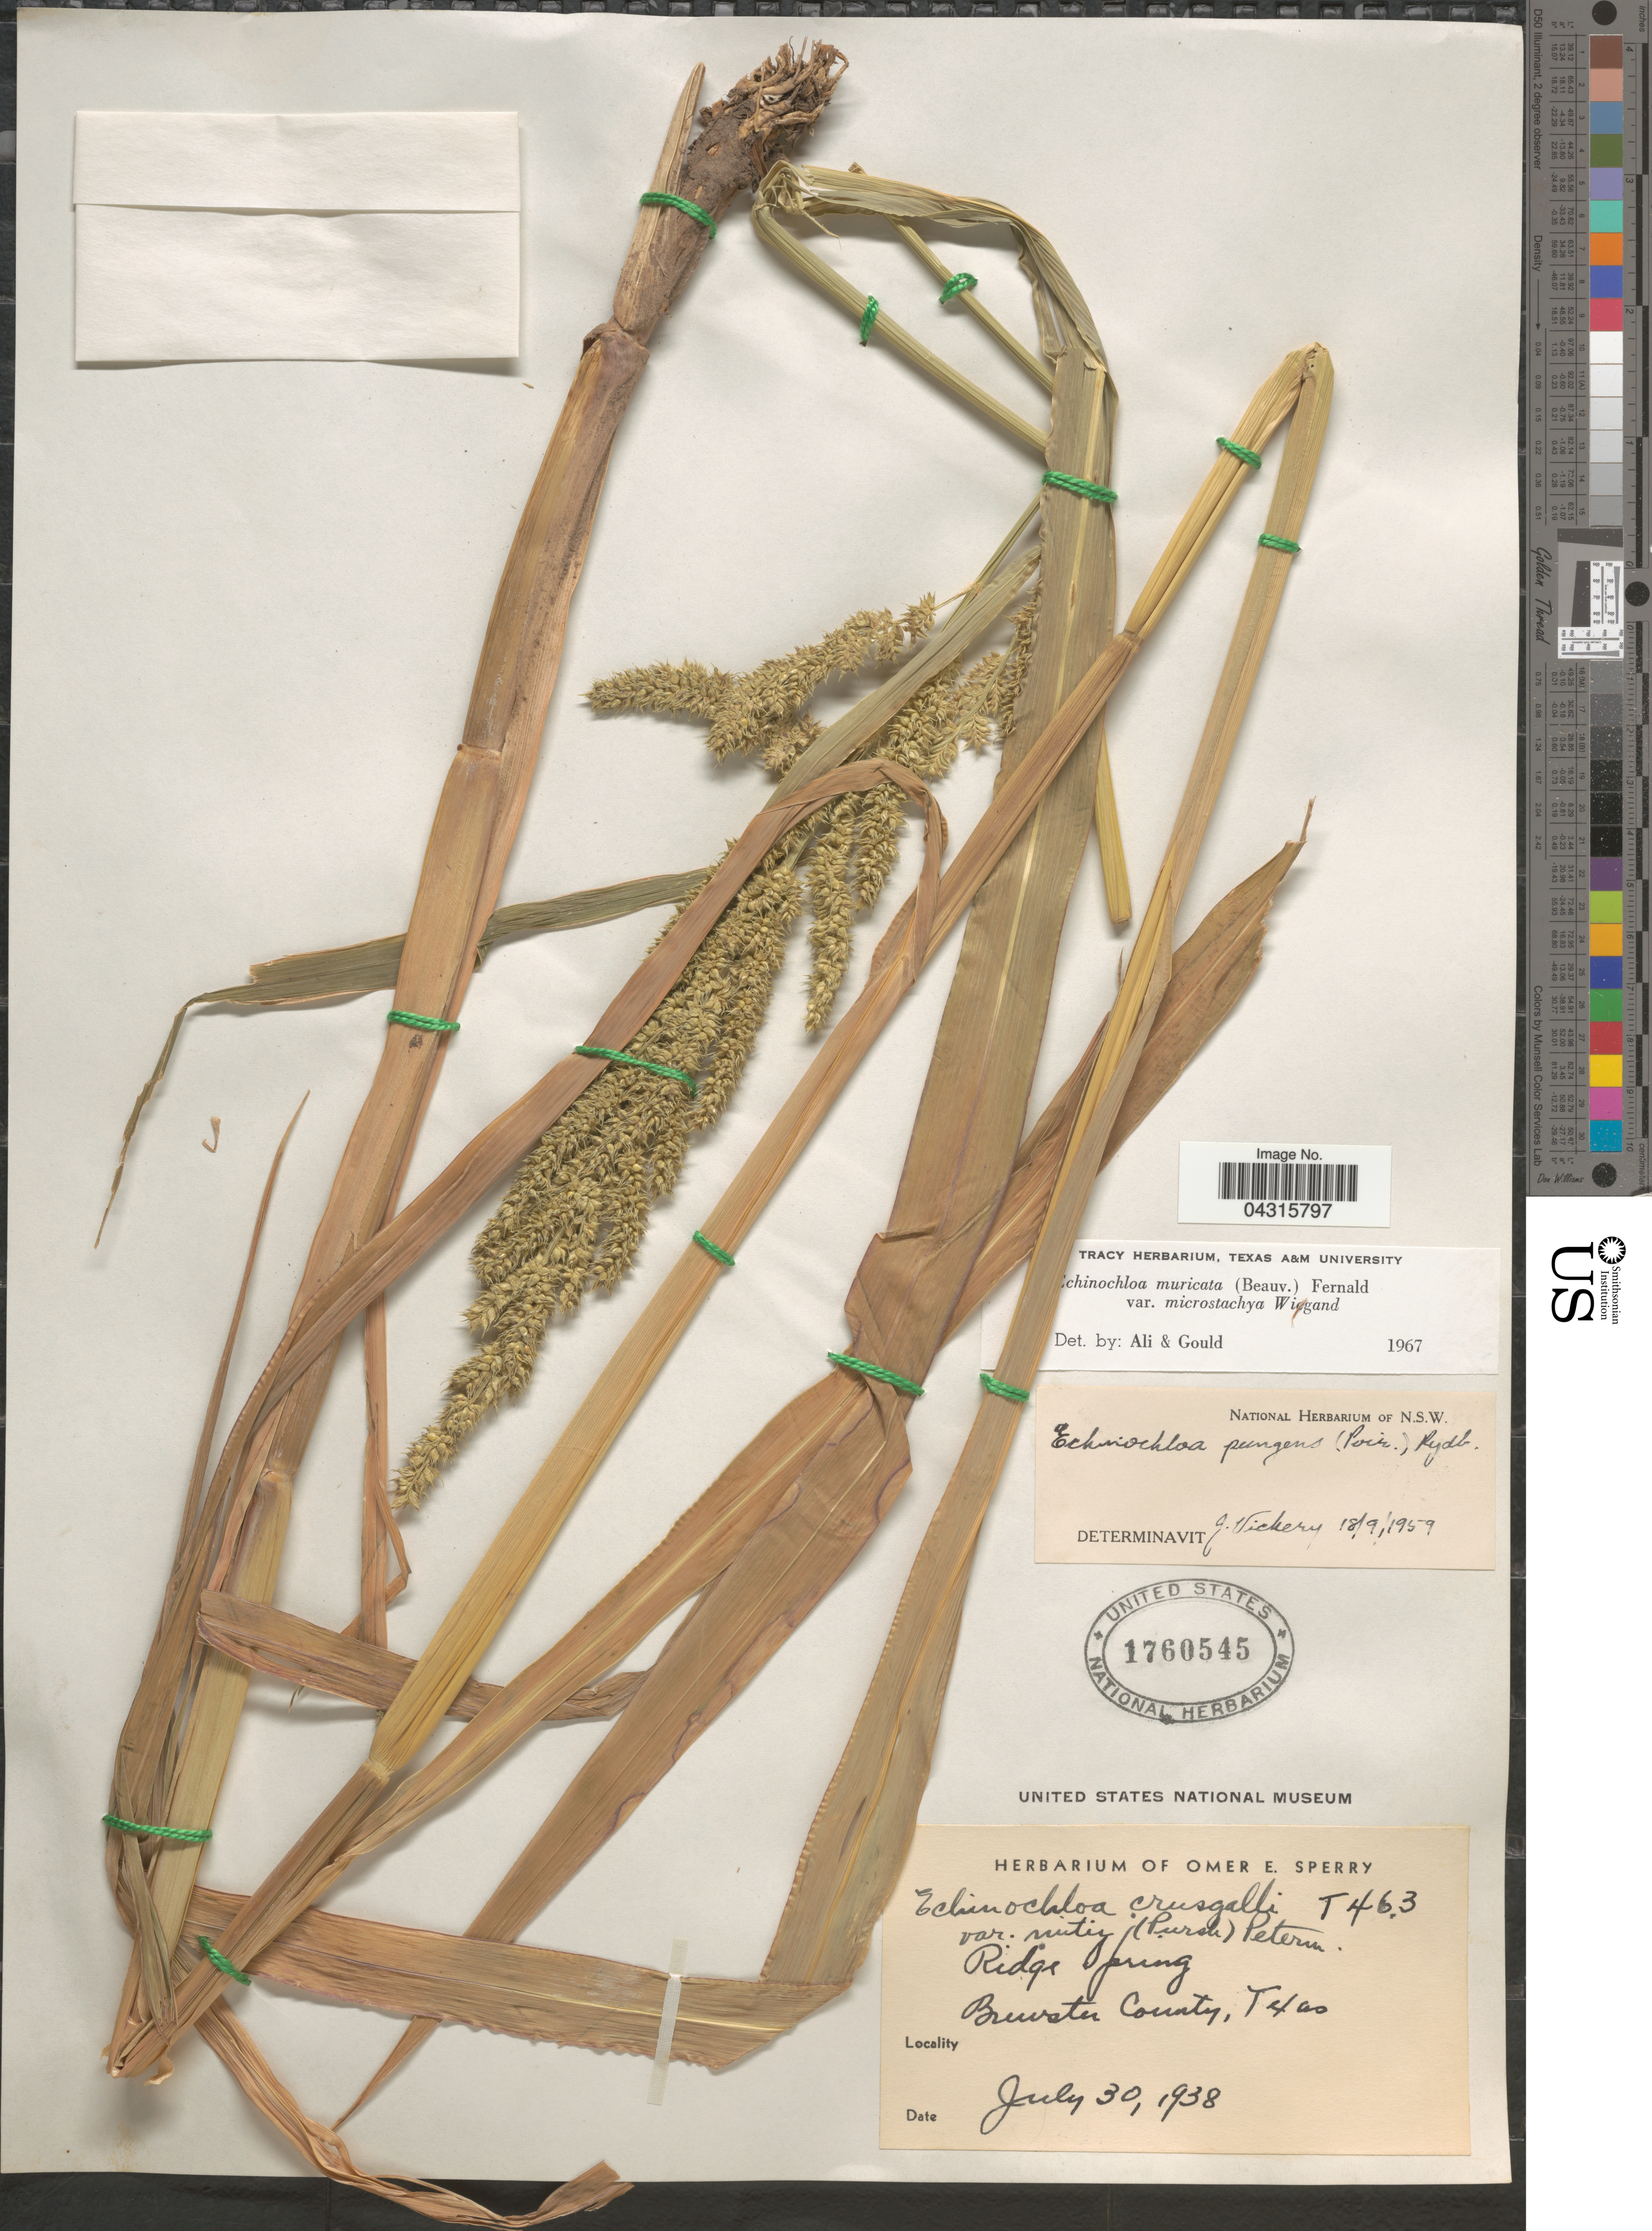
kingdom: Plantae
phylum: Tracheophyta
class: Liliopsida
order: Poales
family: Poaceae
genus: Echinochloa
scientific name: Echinochloa muricata var. microstachya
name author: Wiegand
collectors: ex. herb. Omer E. Sperry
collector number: T463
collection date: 1938-07-30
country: United States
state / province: Texas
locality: Ridge Spring. Brewster County.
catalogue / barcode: US 1760545